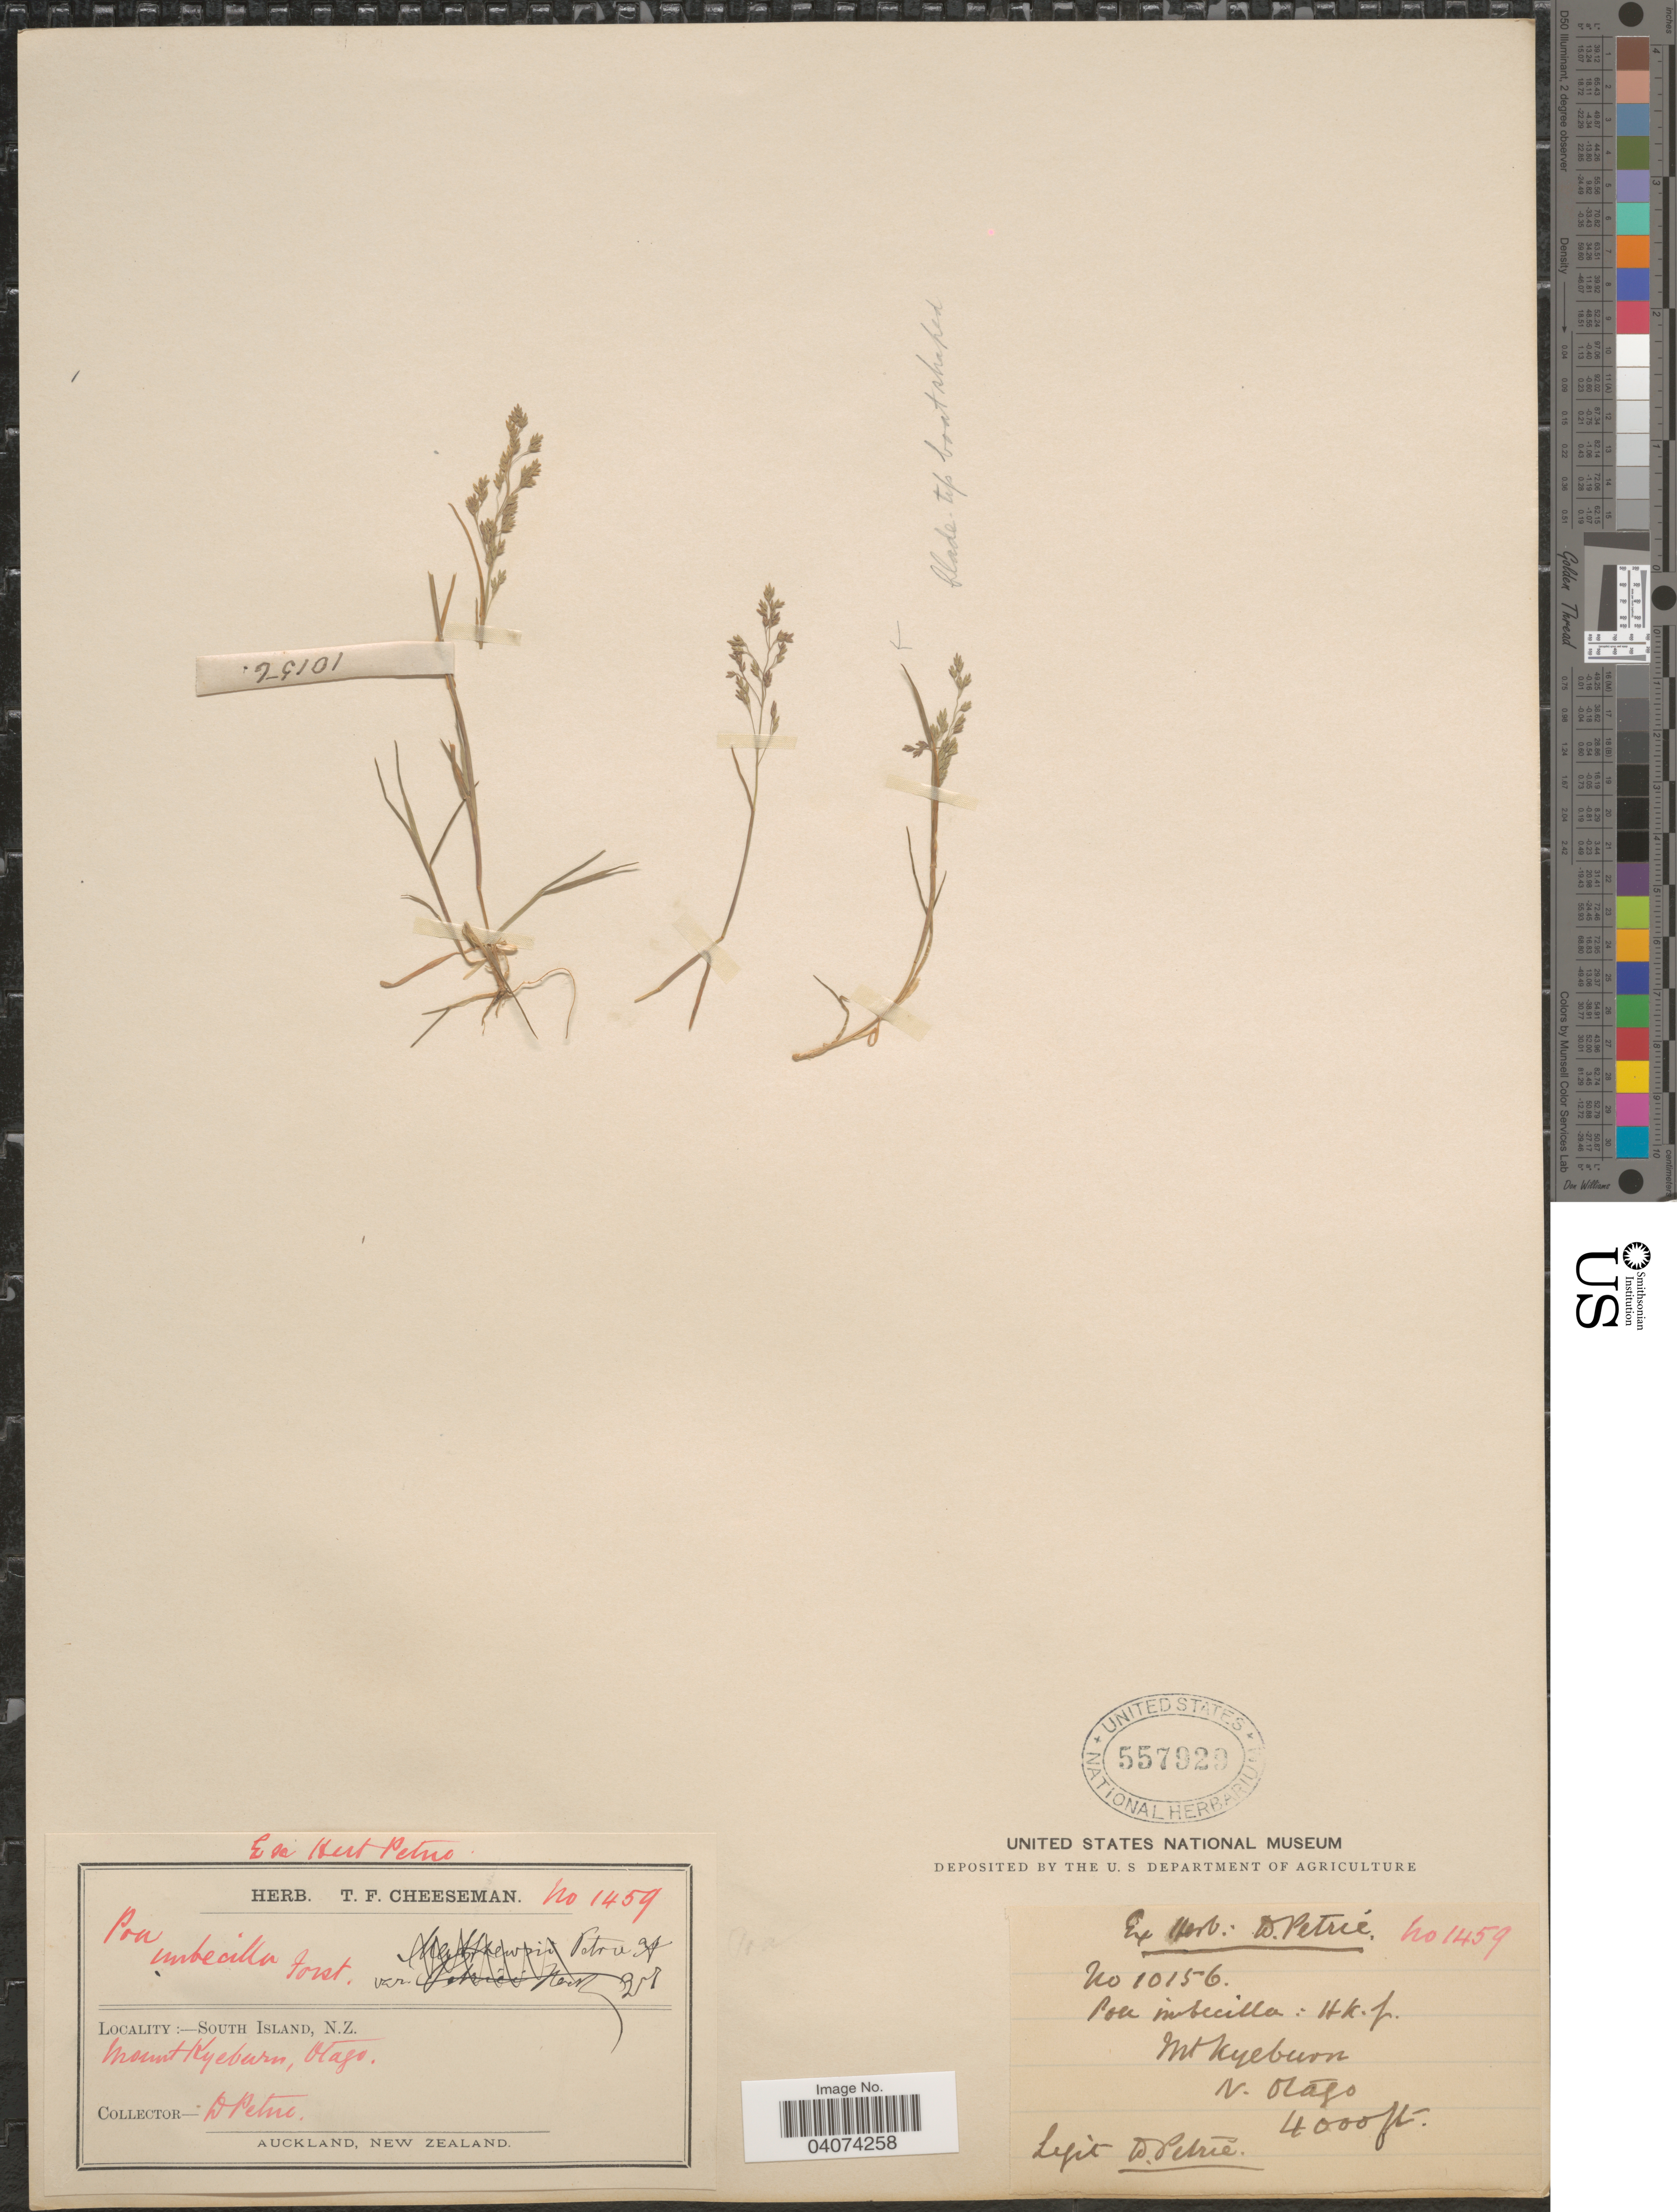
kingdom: Plantae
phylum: Tracheophyta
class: Liliopsida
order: Poales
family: Poaceae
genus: Poa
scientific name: Poa breviglumis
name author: Hook. f.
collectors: D. Petrie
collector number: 1459/10156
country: New Zealand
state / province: Otago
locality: South Island. Mount Kyeburn. N. Otago.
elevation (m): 1219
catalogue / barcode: US 557929